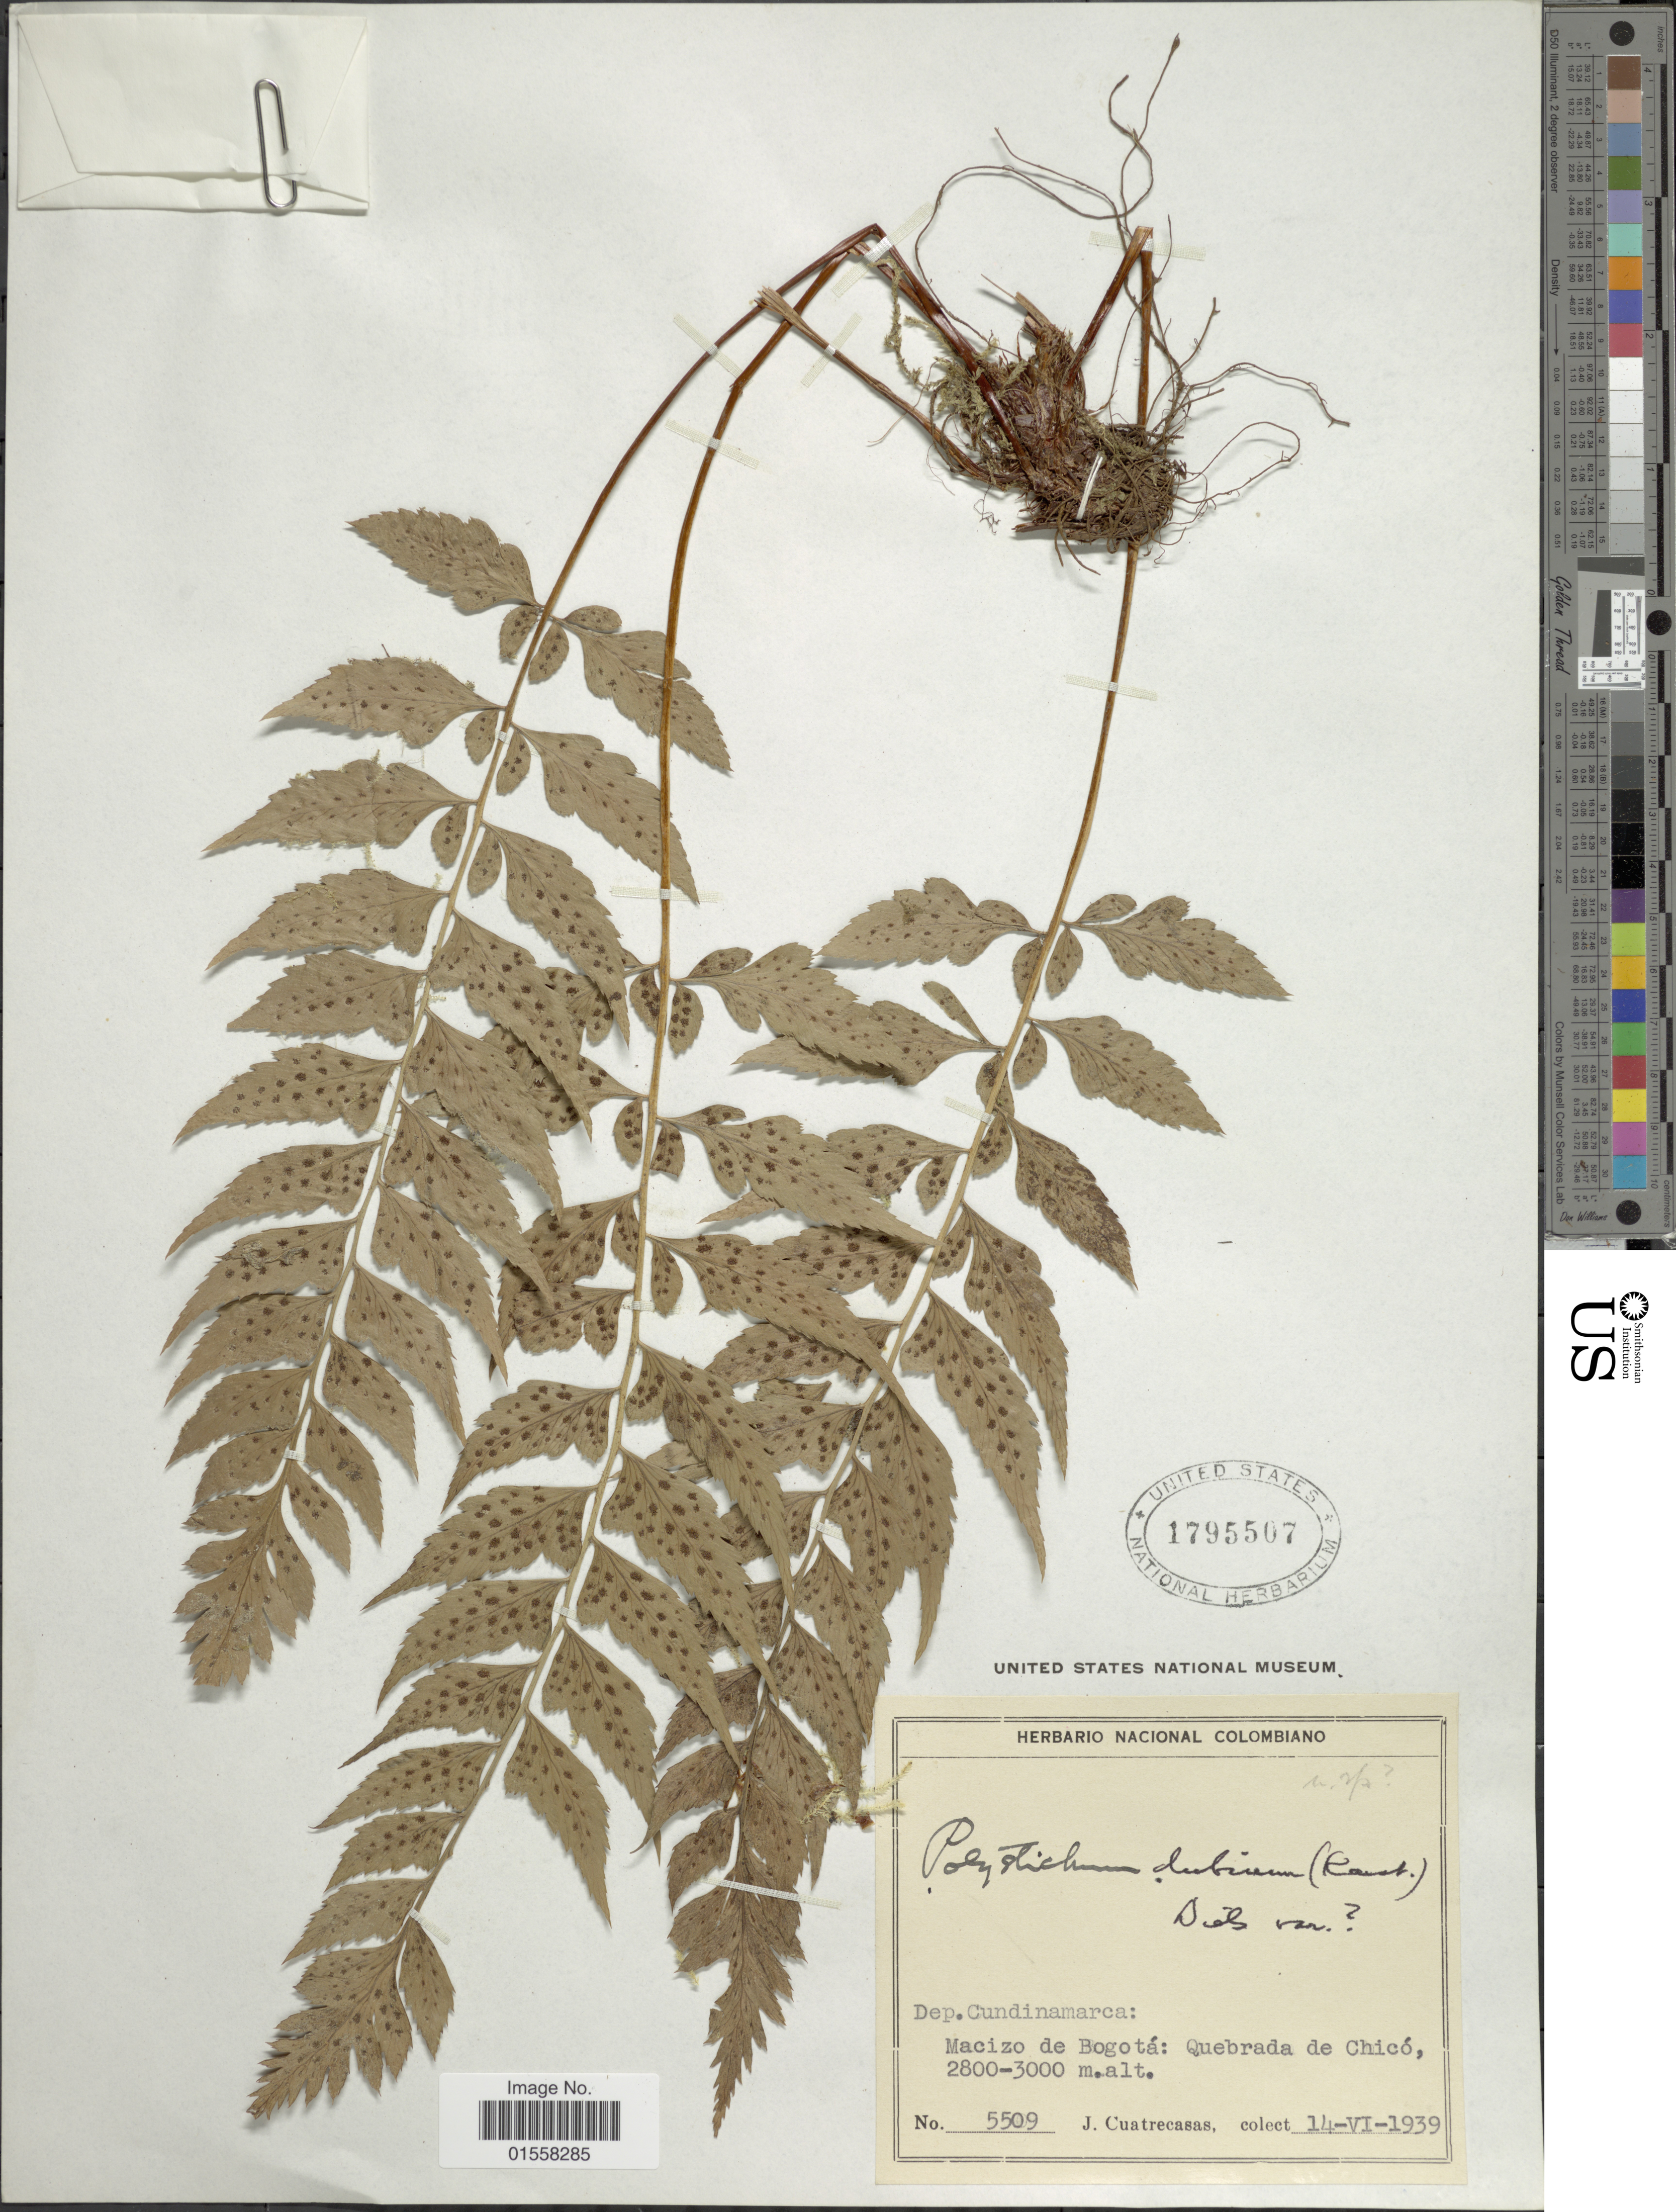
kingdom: Plantae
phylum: Tracheophyta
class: Polypodiopsida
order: Polypodiales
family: Dryopteridaceae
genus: Polystichum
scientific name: Polystichum dubium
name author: (H. Karst.) Diels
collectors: J. Cuatrecasas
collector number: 5509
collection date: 1939-06-14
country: Colombia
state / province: Cundinamarca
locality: Dep. Cundinamarca, Macizo de Bogota; Quebrada de Chico.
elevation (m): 2800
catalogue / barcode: US 1795507